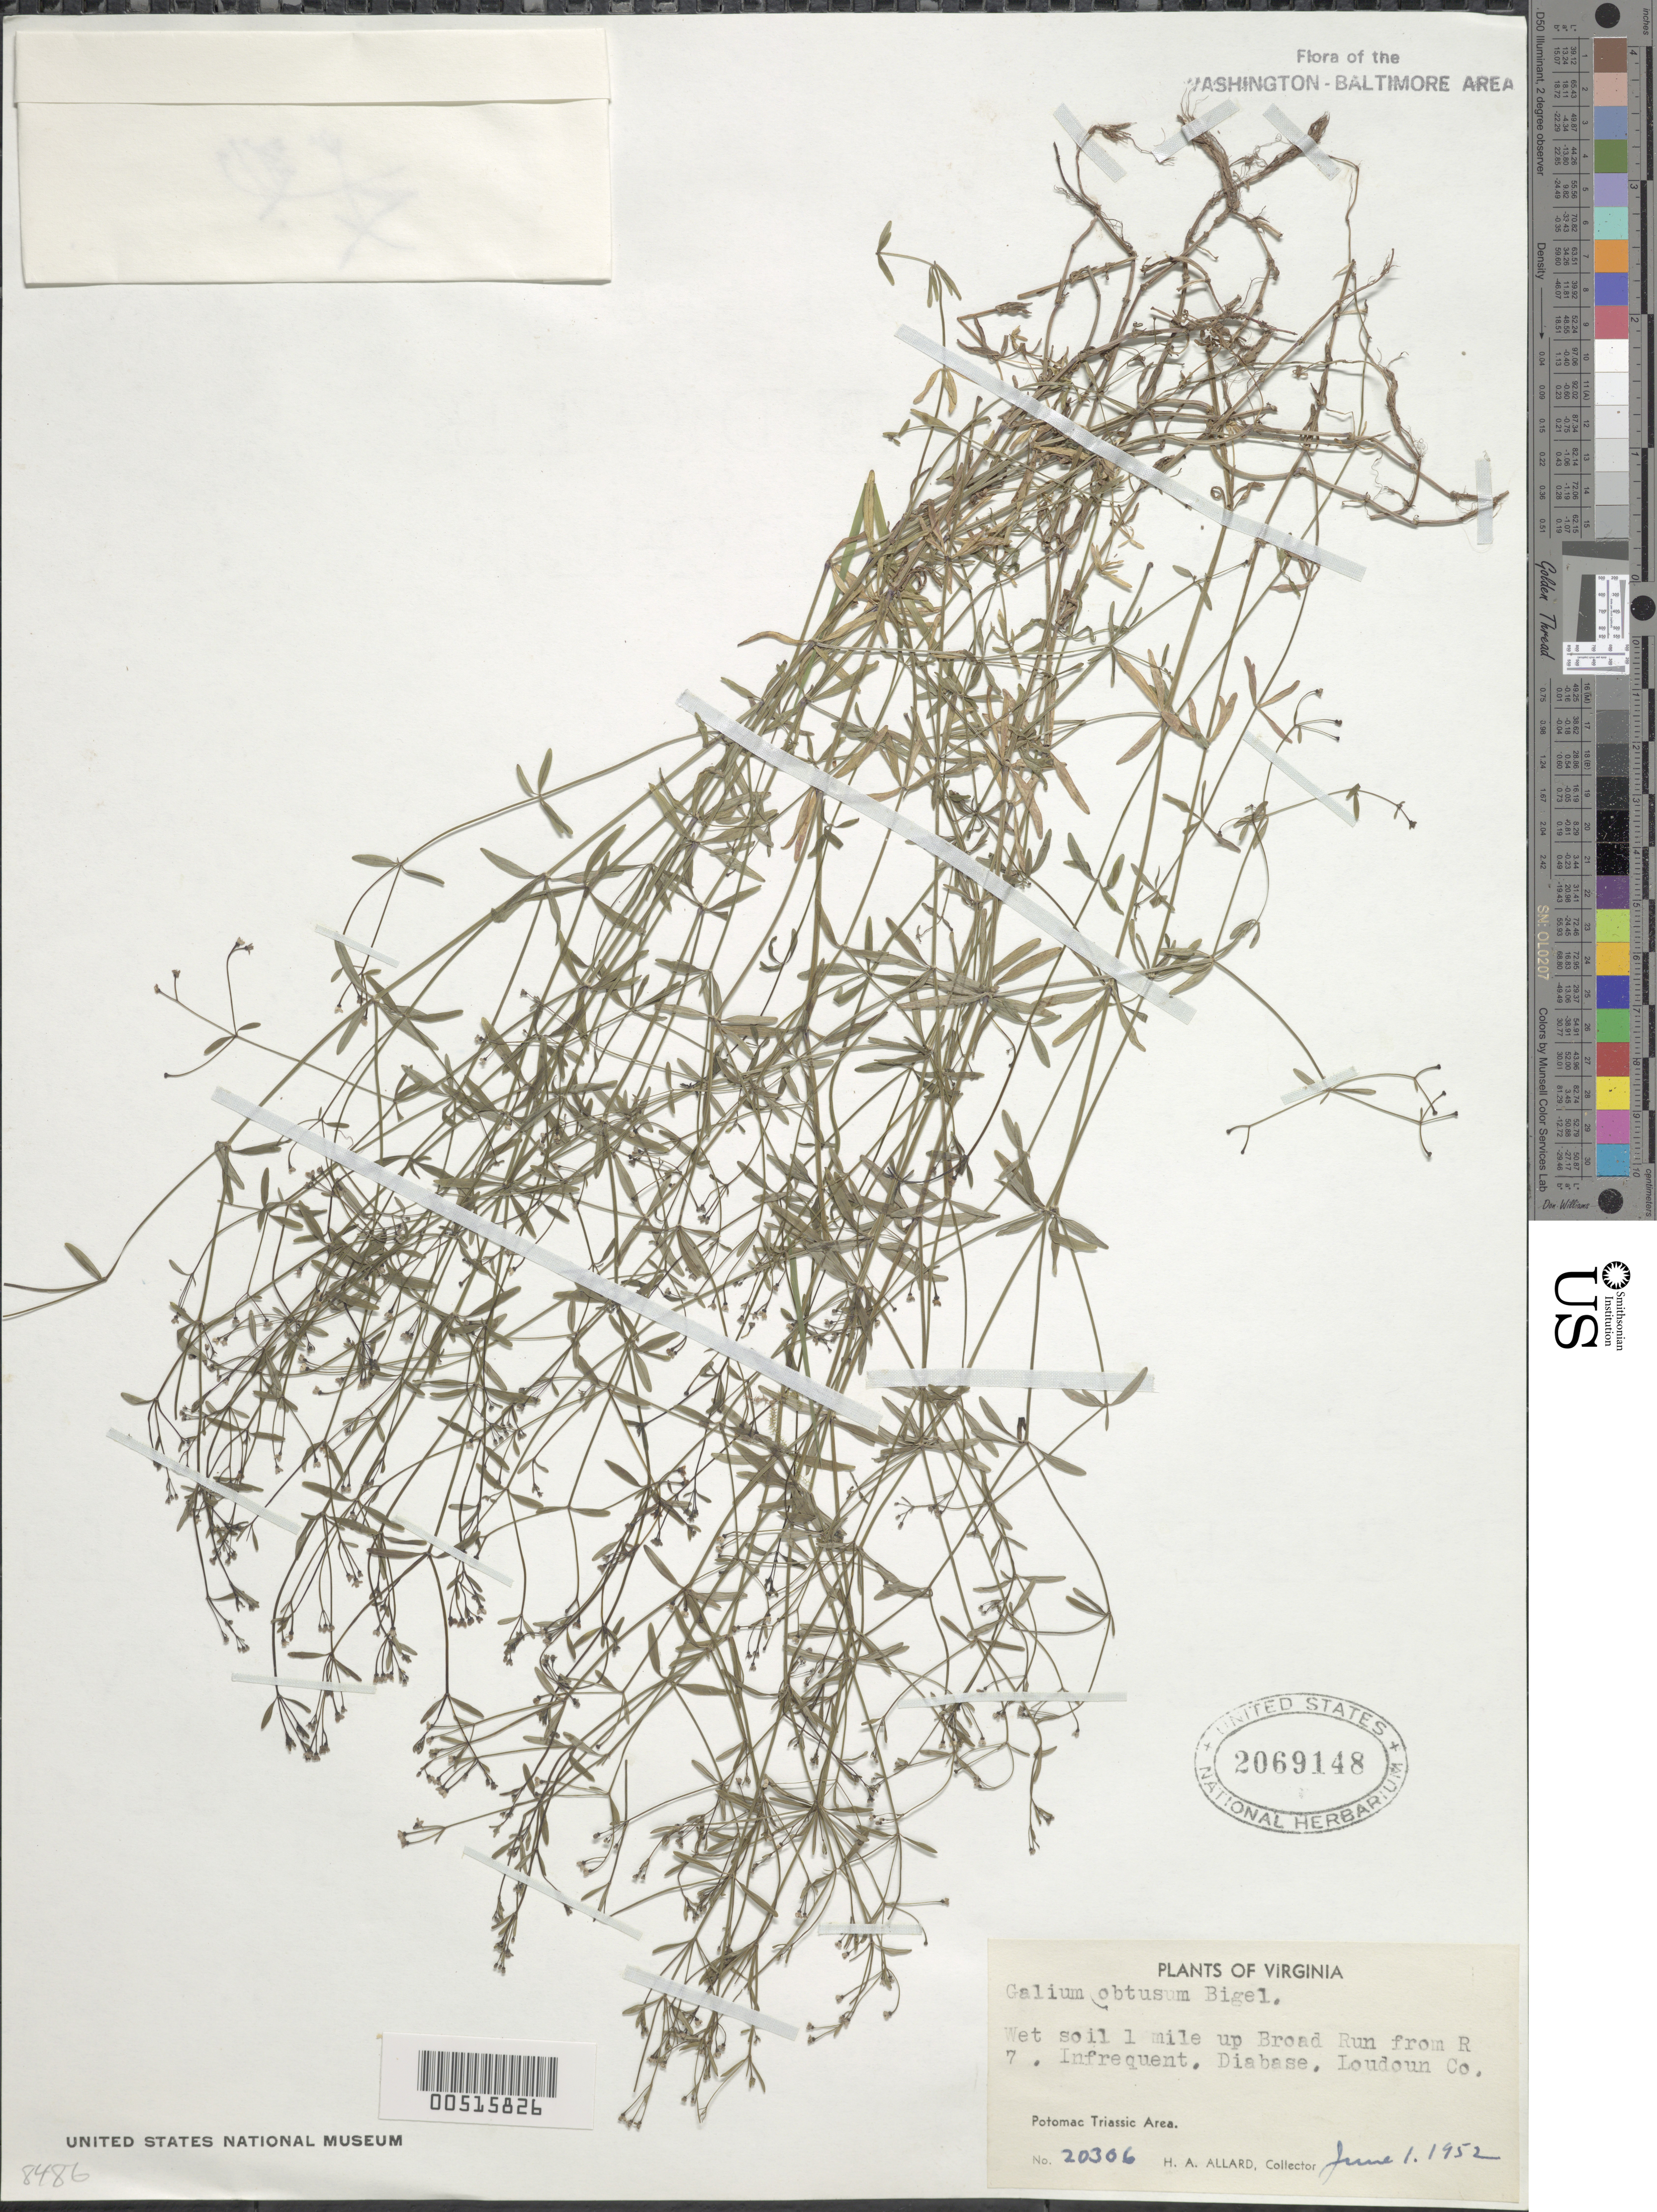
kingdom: Plantae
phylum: Tracheophyta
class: Magnoliopsida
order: Gentianales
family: Rubiaceae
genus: Galium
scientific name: Galium obtusum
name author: Bigelow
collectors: H. A. Allard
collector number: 20306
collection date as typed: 01 Jun 1952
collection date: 1952-06-01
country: United States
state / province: Virginia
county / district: Loudoun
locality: Broad Run, 1 mi. Up from Route 7, Potomac Triassic area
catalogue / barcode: US 2069148